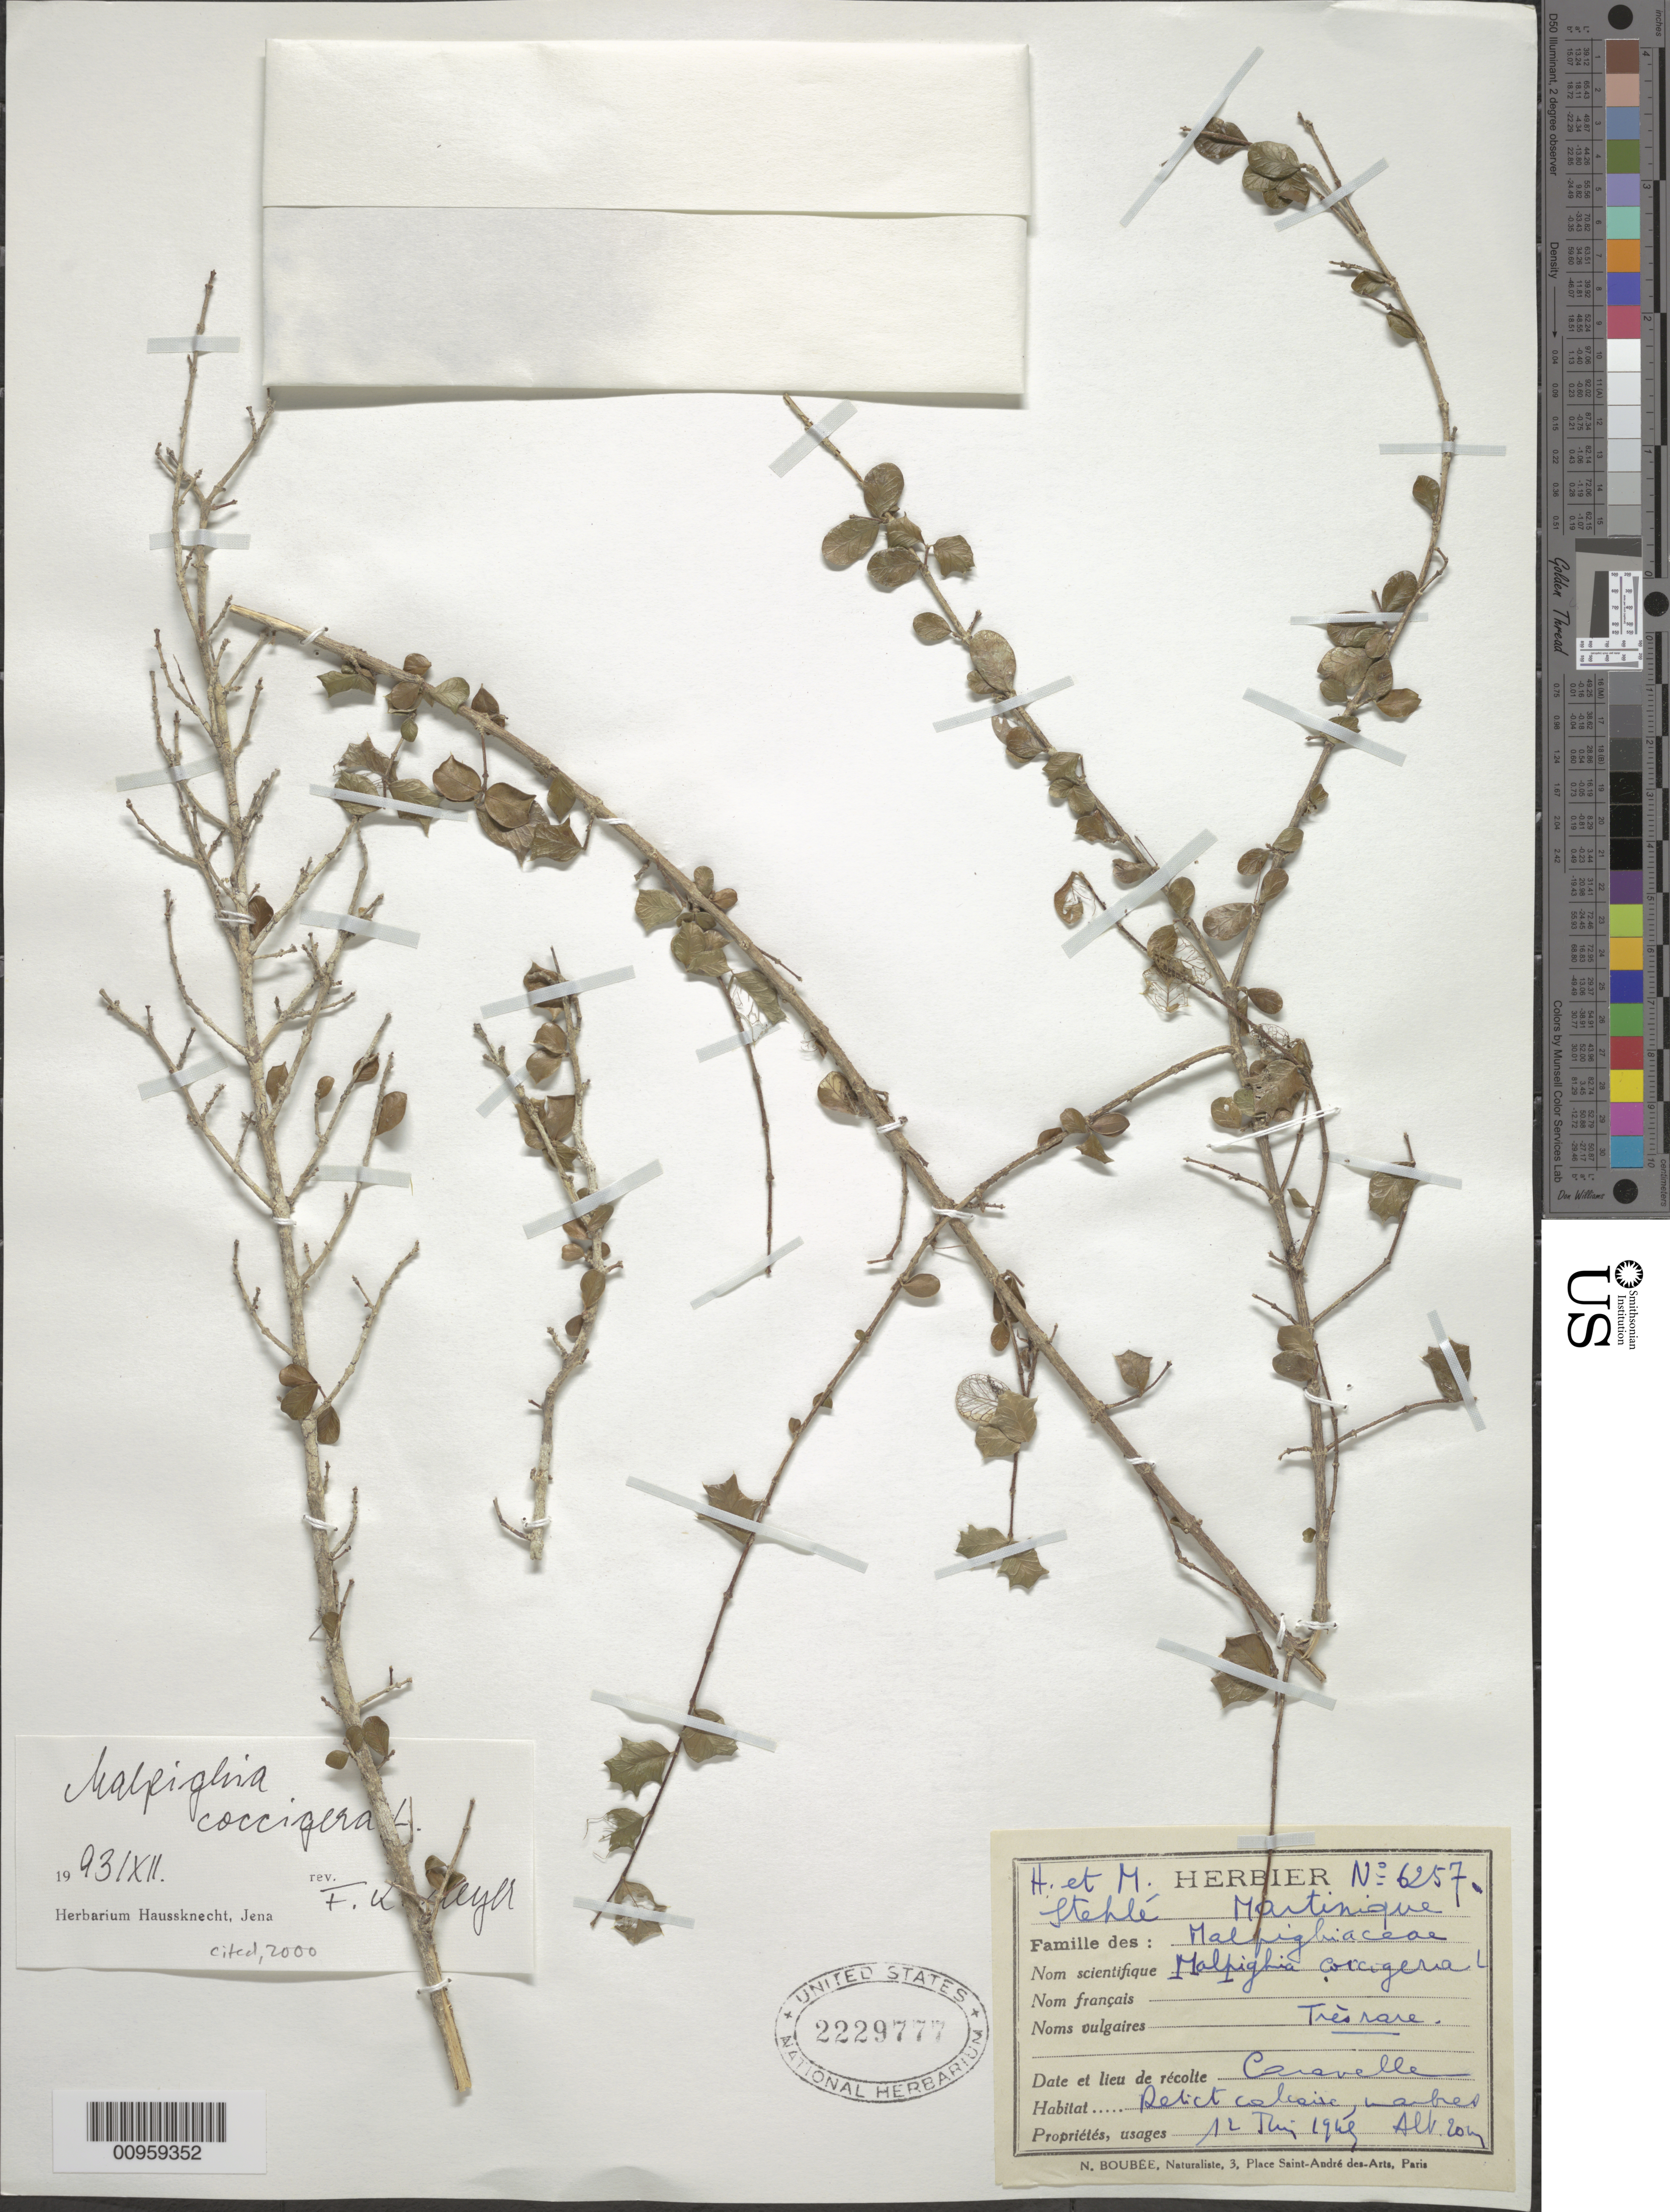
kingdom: Plantae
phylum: Tracheophyta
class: Magnoliopsida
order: Malpighiales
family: Malpighiaceae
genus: Malpighia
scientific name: Malpighia coccigera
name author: L.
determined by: Meyer, F. K.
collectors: H. Stehlé & M. Stehlé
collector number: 6257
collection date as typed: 12 Jun 1949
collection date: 1949-06-12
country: Martinique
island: Martinique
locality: Caravelle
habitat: "calcaise"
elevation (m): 20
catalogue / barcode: US 2229777